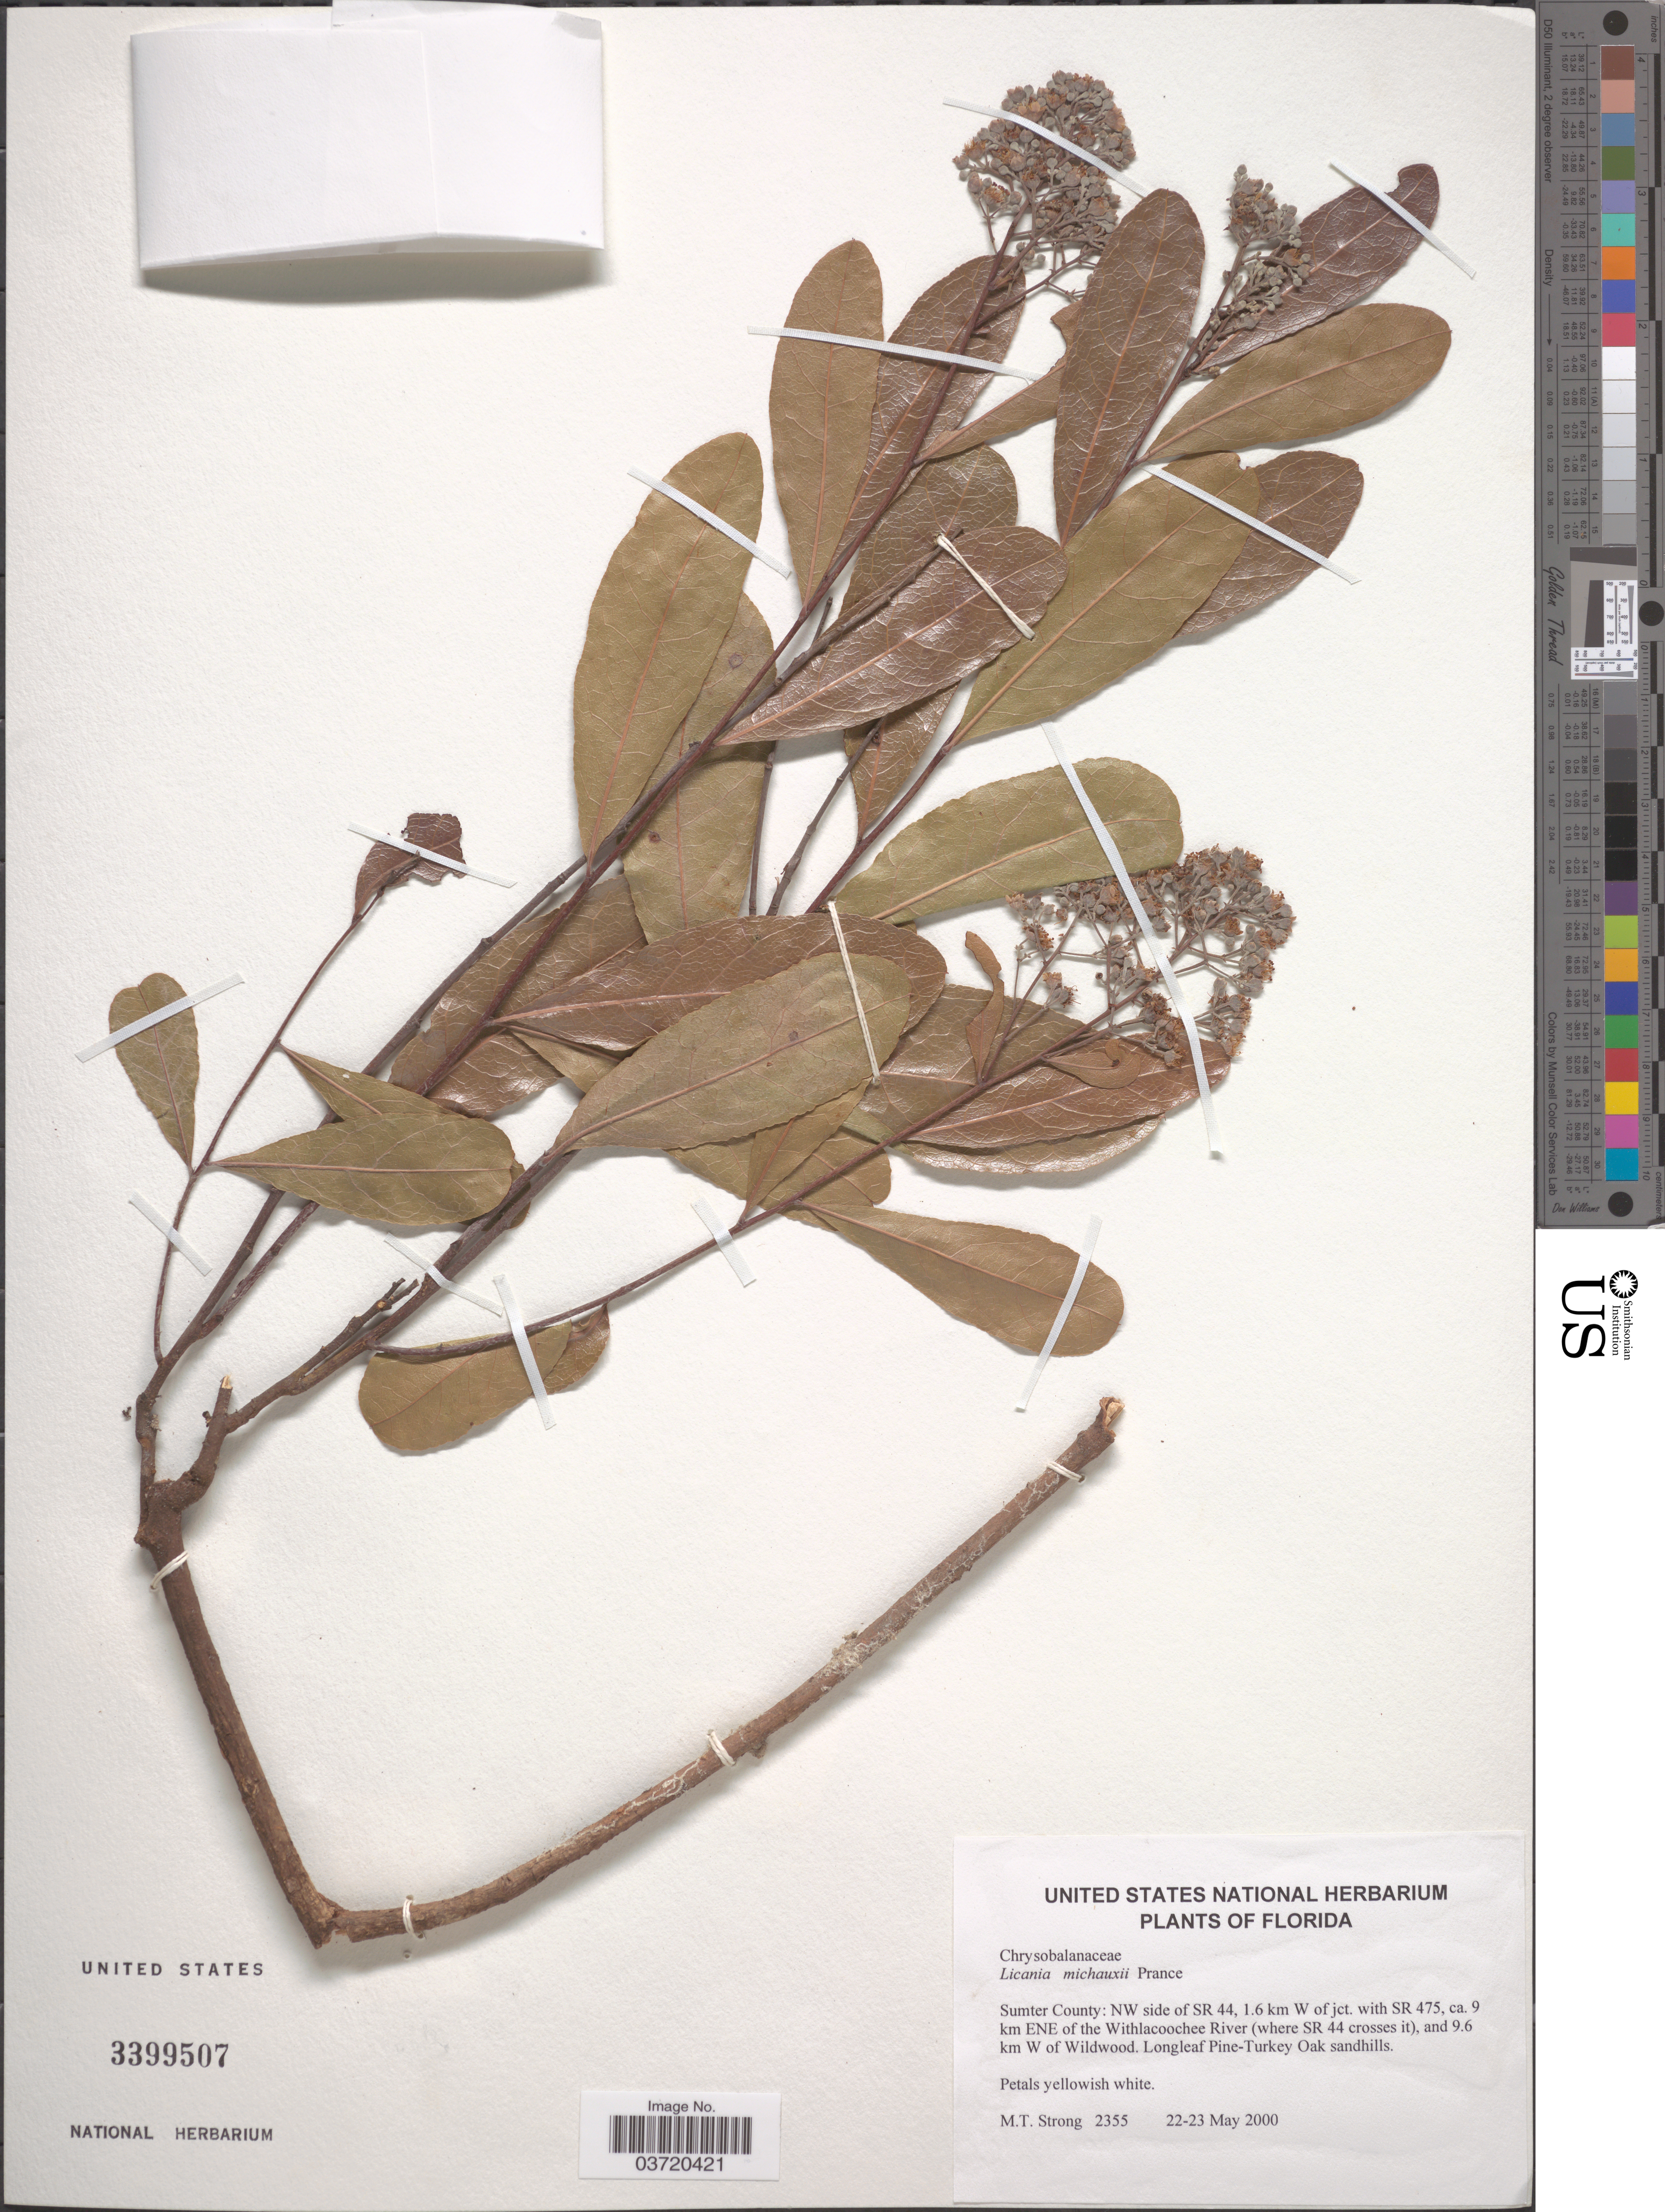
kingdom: Plantae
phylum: Tracheophyta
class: Magnoliopsida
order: Malpighiales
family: Chrysobalanaceae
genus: Geobalanus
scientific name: Geobalanus oblongifolius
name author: (Michx.) Small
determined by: Strong, M. T., (US), Smithsonian Institution - National Museum of Natural History (UNITED STATES)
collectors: M. T. Strong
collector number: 2355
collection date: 2000-05-22/2000-05-23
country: United States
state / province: Florida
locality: Sumter County: NW side of SR 44, 1.6 km W of jct. with SR 475, ca. 9 km ENE of the Withlacoochee River (where SR 44 crosses it), and 9.6 km W of Wildwood. Longleaf Pine-Turkey Oak sandhills.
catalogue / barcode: US 3399507